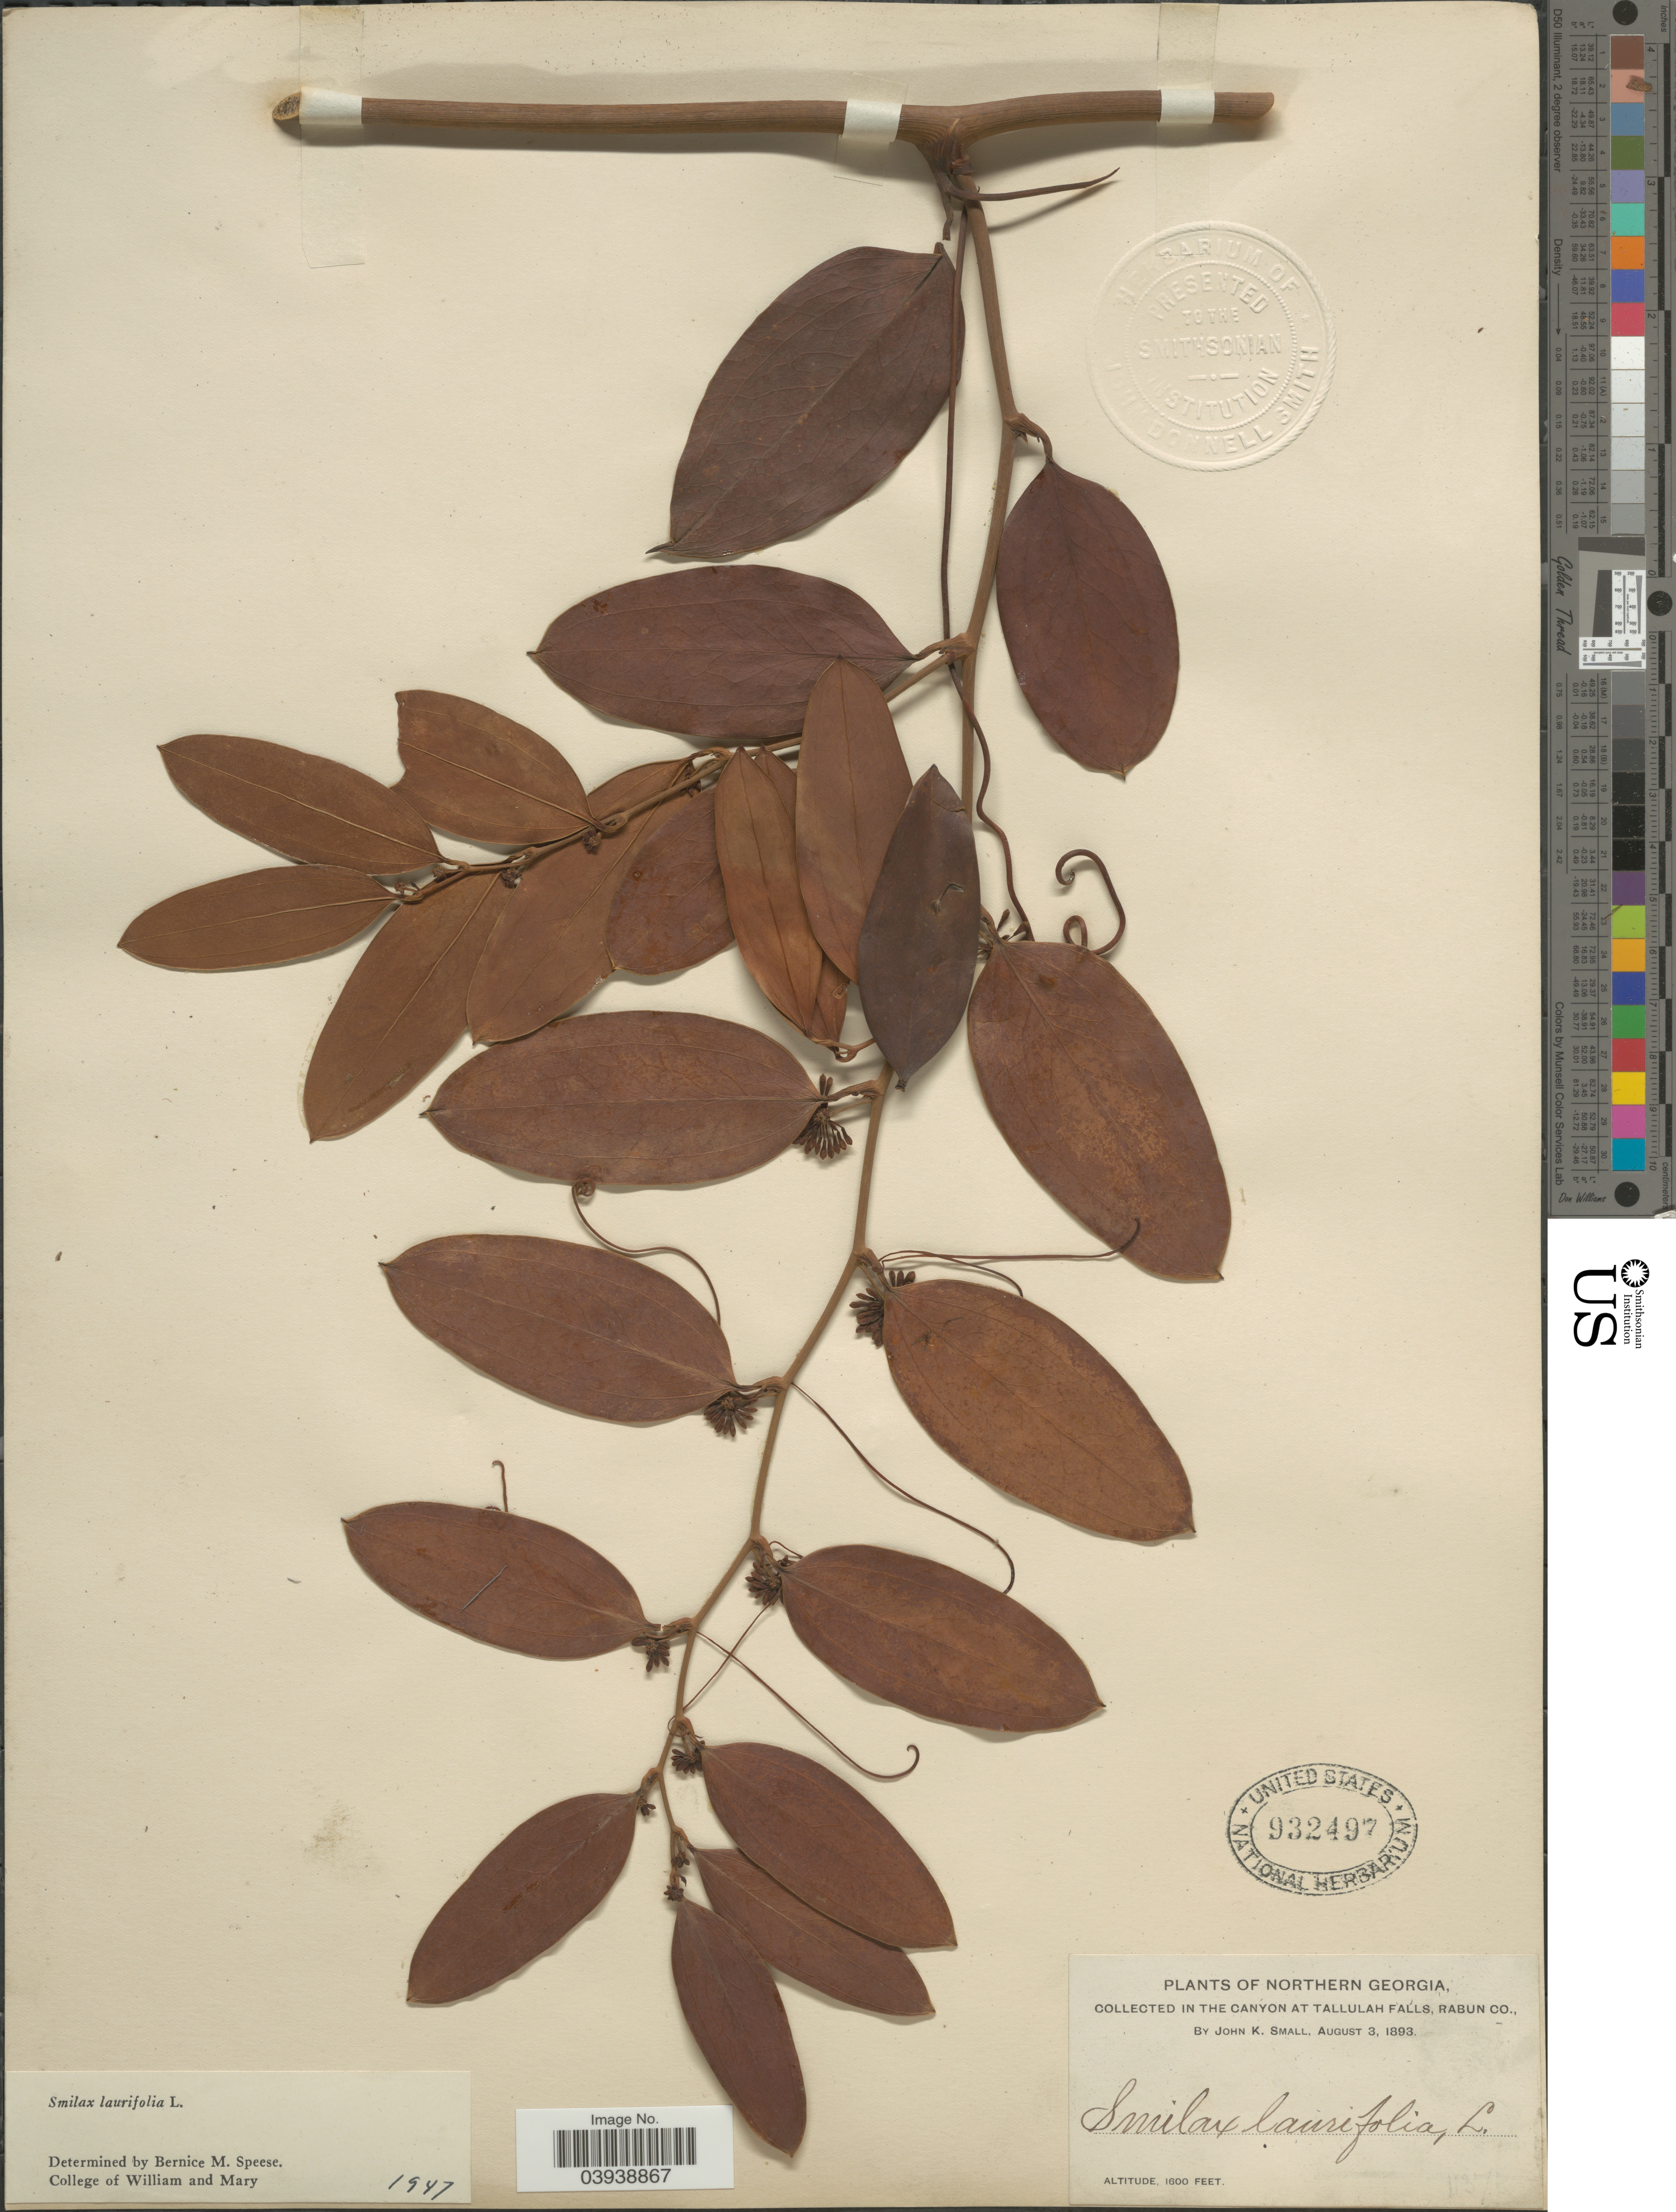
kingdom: Plantae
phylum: Tracheophyta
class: Liliopsida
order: Liliales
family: Smilacaceae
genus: Smilax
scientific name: Smilax laurifolia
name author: L.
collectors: J. K. Small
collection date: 1893-08-03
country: United States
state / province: Georgia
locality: Northern Georgia. In the Canyon at Tallulah Falls, Rabun Co.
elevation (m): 488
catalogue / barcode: US 932497